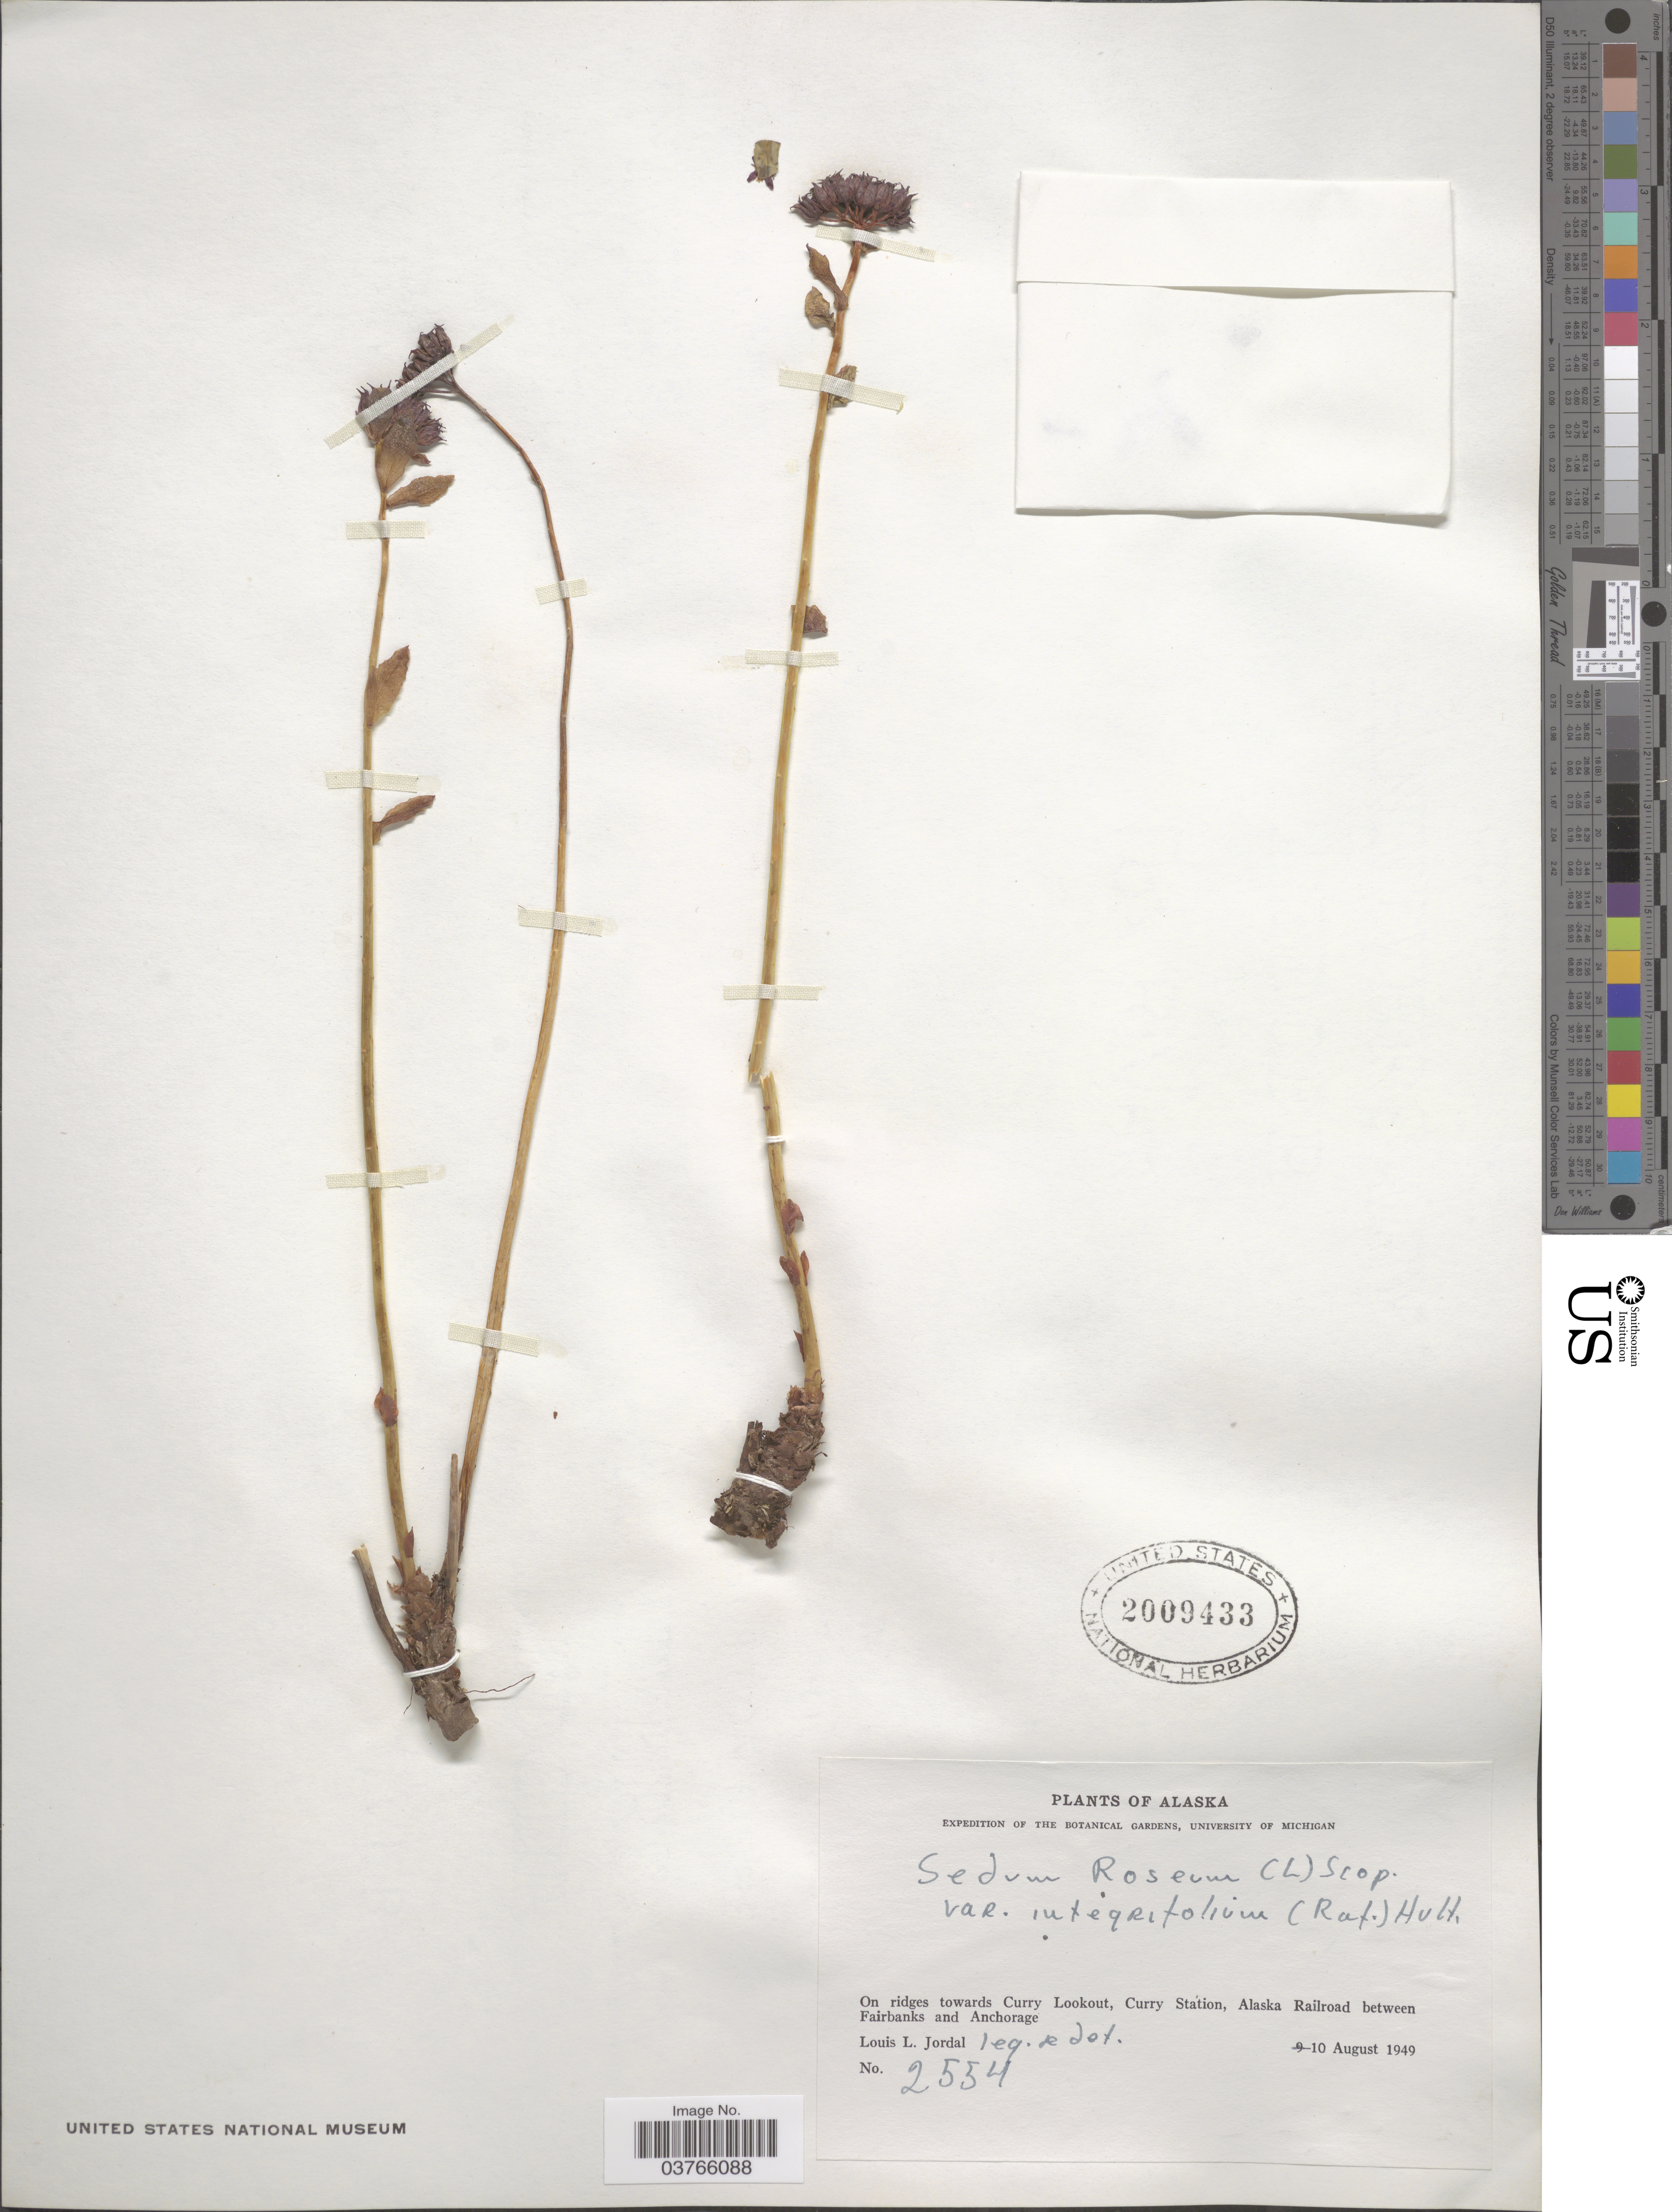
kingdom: Plantae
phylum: Tracheophyta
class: Magnoliopsida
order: Saxifragales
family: Crassulaceae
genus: Rhodiola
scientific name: Rhodiola integrifolia subsp. integrifolia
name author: Raf.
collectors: L. Jordal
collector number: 2554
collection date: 1949-08-10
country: United States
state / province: Alaska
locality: On ridges towards Curry Lookout, Curry Station, Alaska Railroad between Fairbanks and Anchorage.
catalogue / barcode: US 2009433